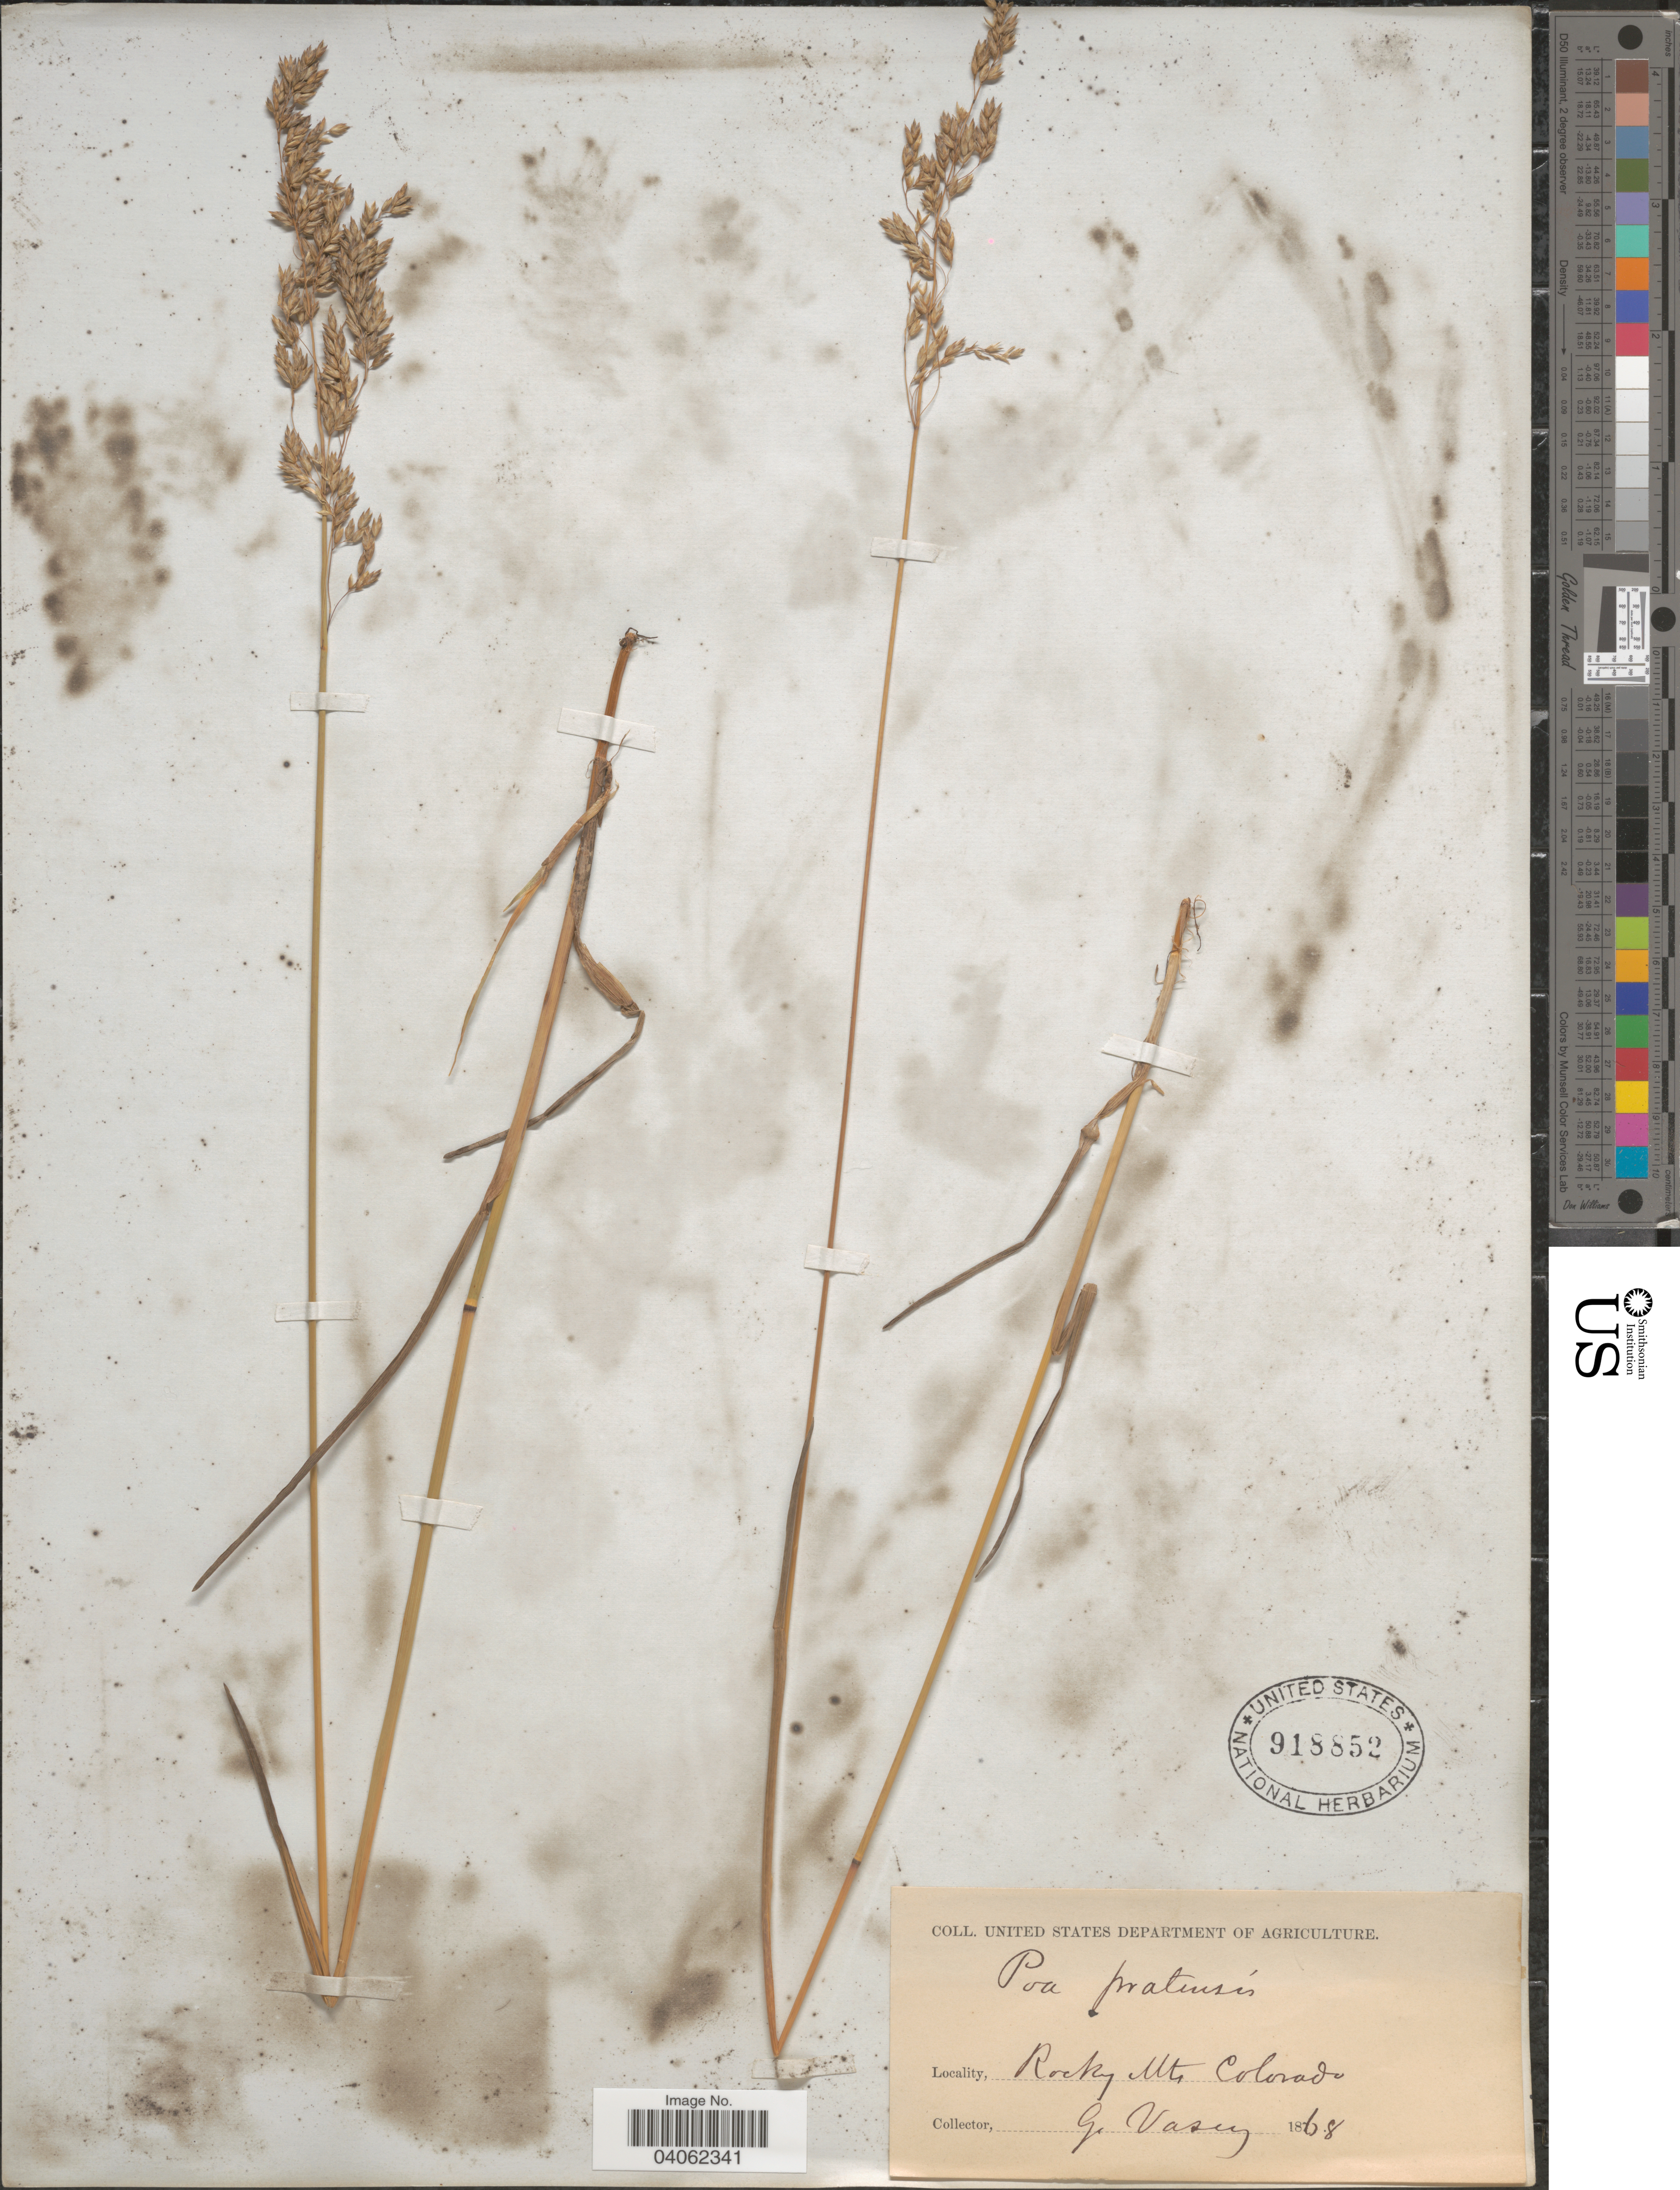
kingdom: Plantae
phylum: Tracheophyta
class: Liliopsida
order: Poales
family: Poaceae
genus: Poa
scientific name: Poa pratensis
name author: L.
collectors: G. Vasey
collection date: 1868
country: United States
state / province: Colorado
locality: Rocky Mts.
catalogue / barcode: US 918852